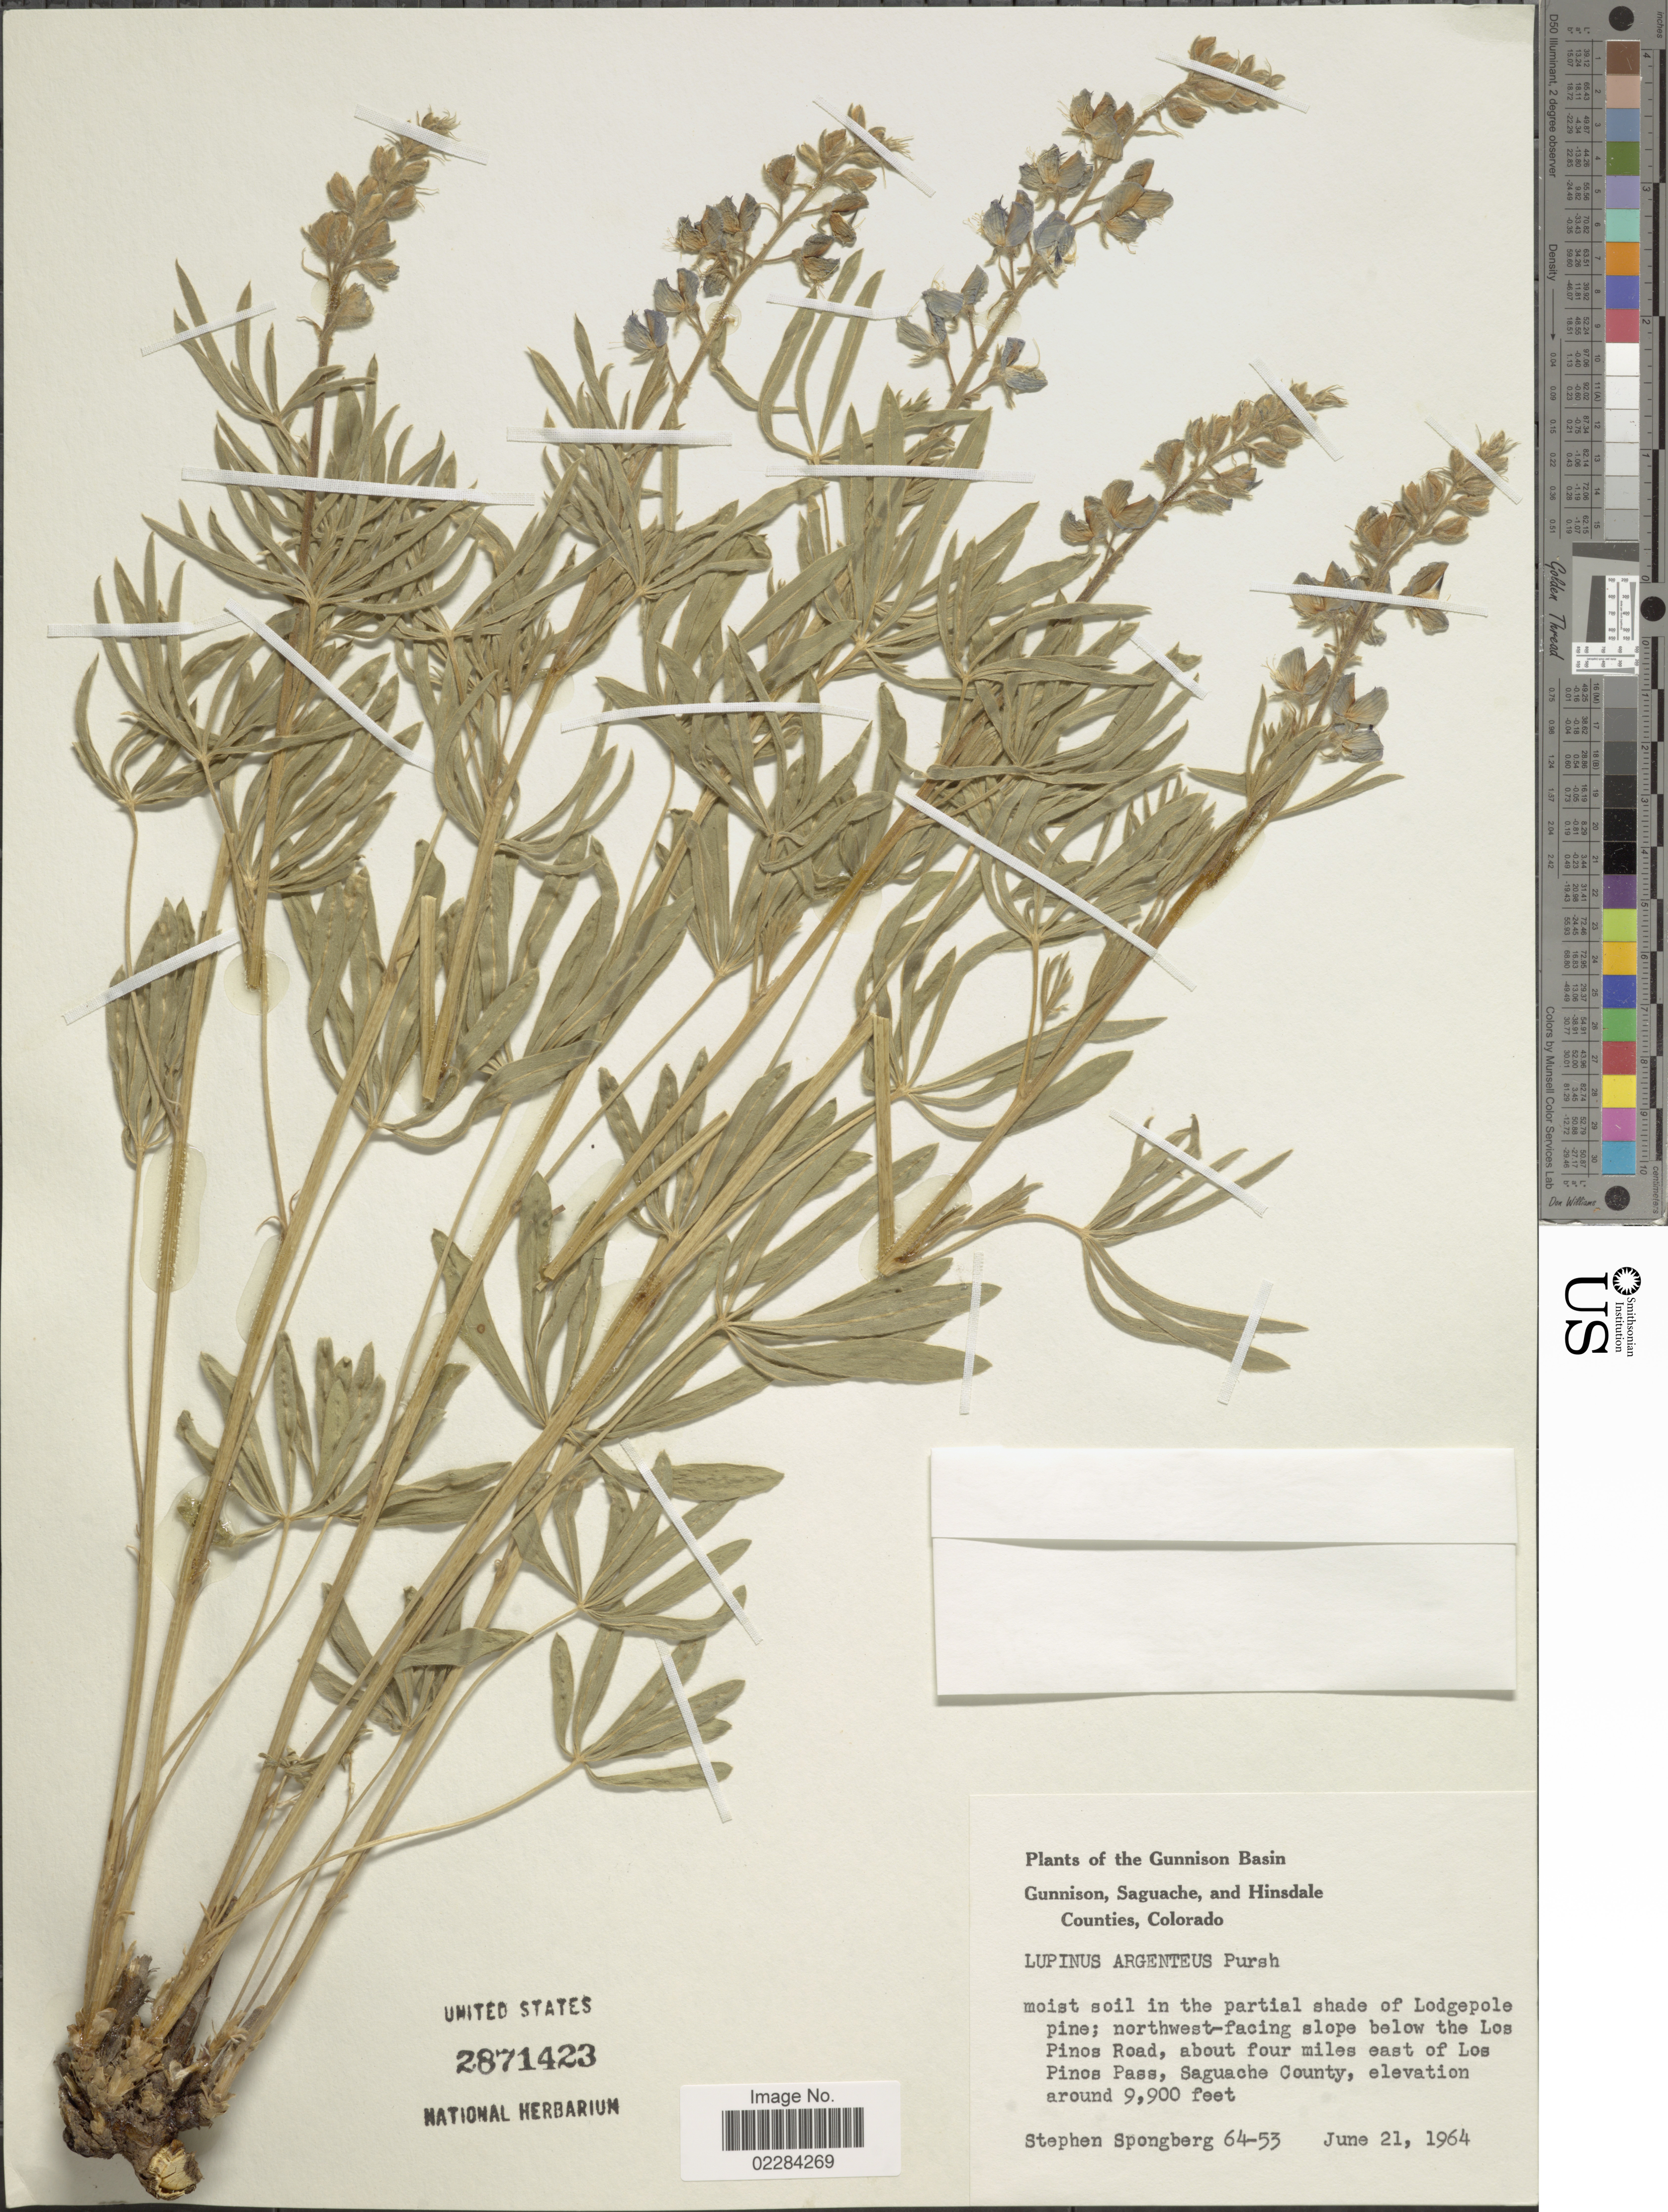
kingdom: Plantae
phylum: Tracheophyta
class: Magnoliopsida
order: Fabales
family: Fabaceae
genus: Lupinus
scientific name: Lupinus argenteus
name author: Pursh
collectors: S. A.Spongberg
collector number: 64-53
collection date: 1964-06-21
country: United States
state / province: Colorado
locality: The Gunnison Bay. Gunnison, Saguache, and Hinsdale Counties. Northwest-facing slope below the Los Pinos Road, about four miles east of Los Pinos Pass, Saguache County.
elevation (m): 3018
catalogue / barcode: US 2871423